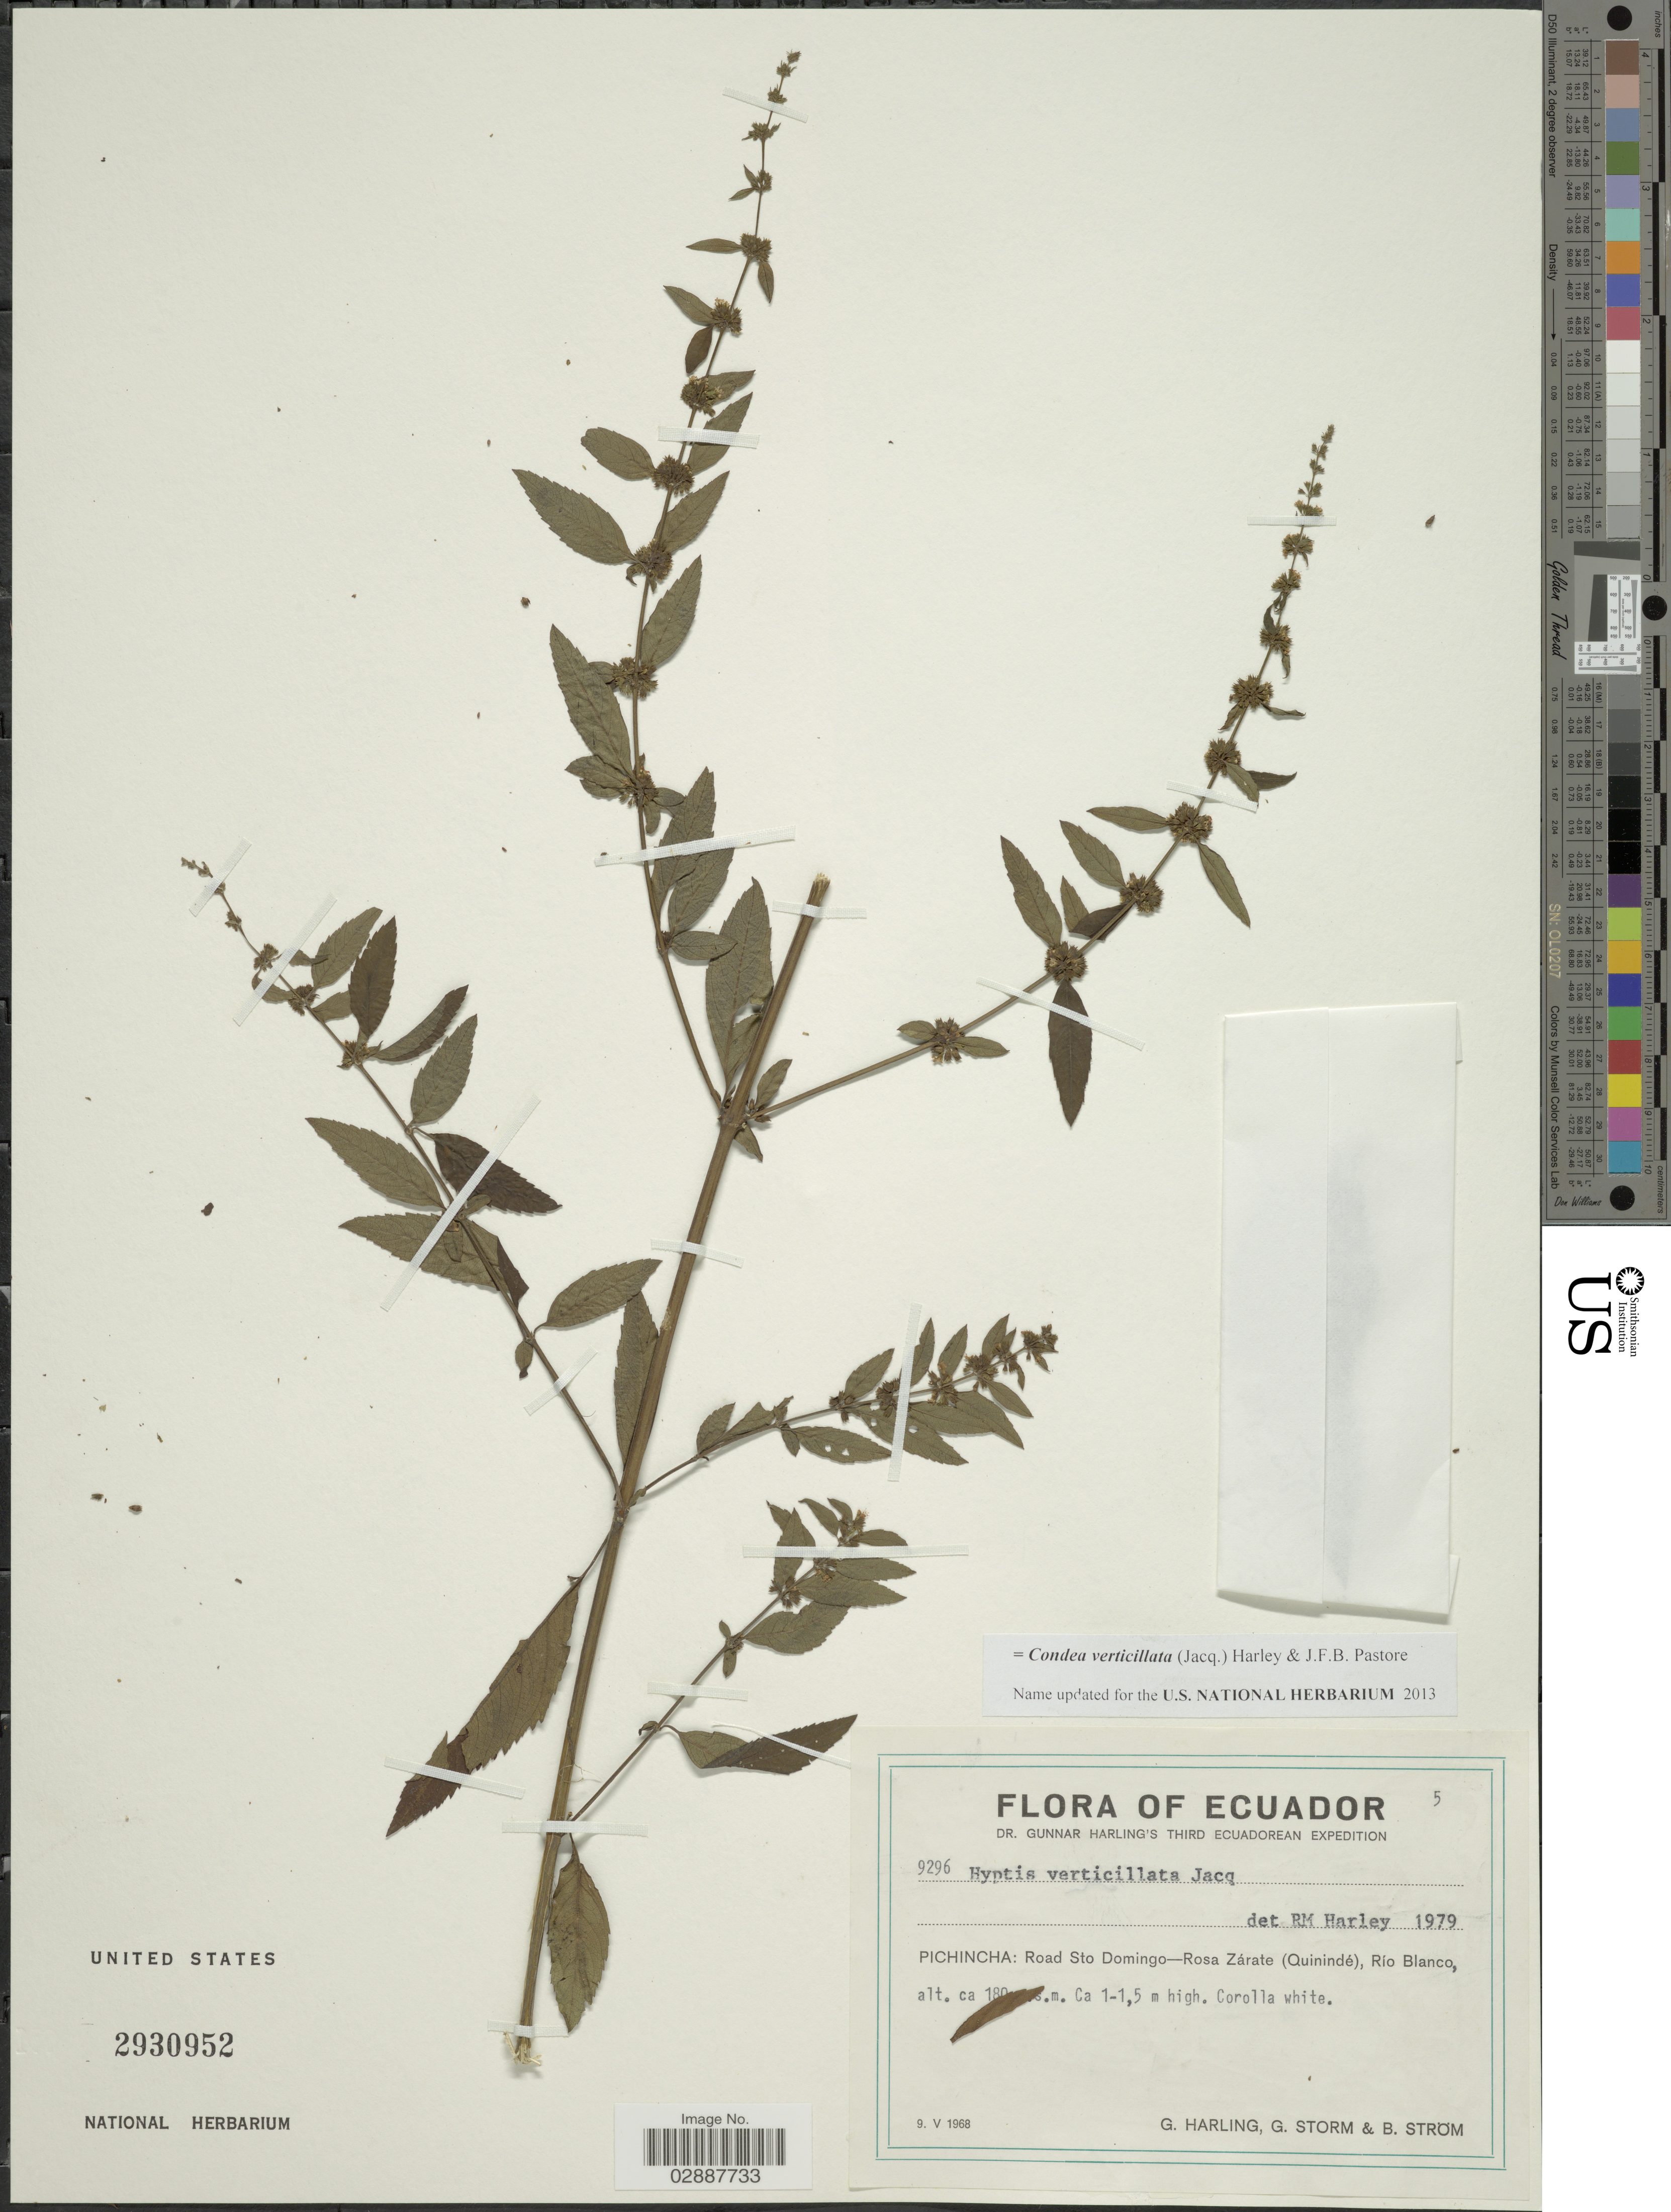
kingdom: Plantae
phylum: Tracheophyta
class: Magnoliopsida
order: Lamiales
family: Lamiaceae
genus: Condea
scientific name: Condea verticillata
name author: (Jacq.) Harley & J.F.B. Pastore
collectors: G. Harling, G. Storm & B. Ström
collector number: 9296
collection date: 1968-05-09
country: Ecuador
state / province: Pichincha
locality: Road Sto Domingo-Rosa Zárate (Quinindé), Río Blanco.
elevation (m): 180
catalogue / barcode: US 2930952